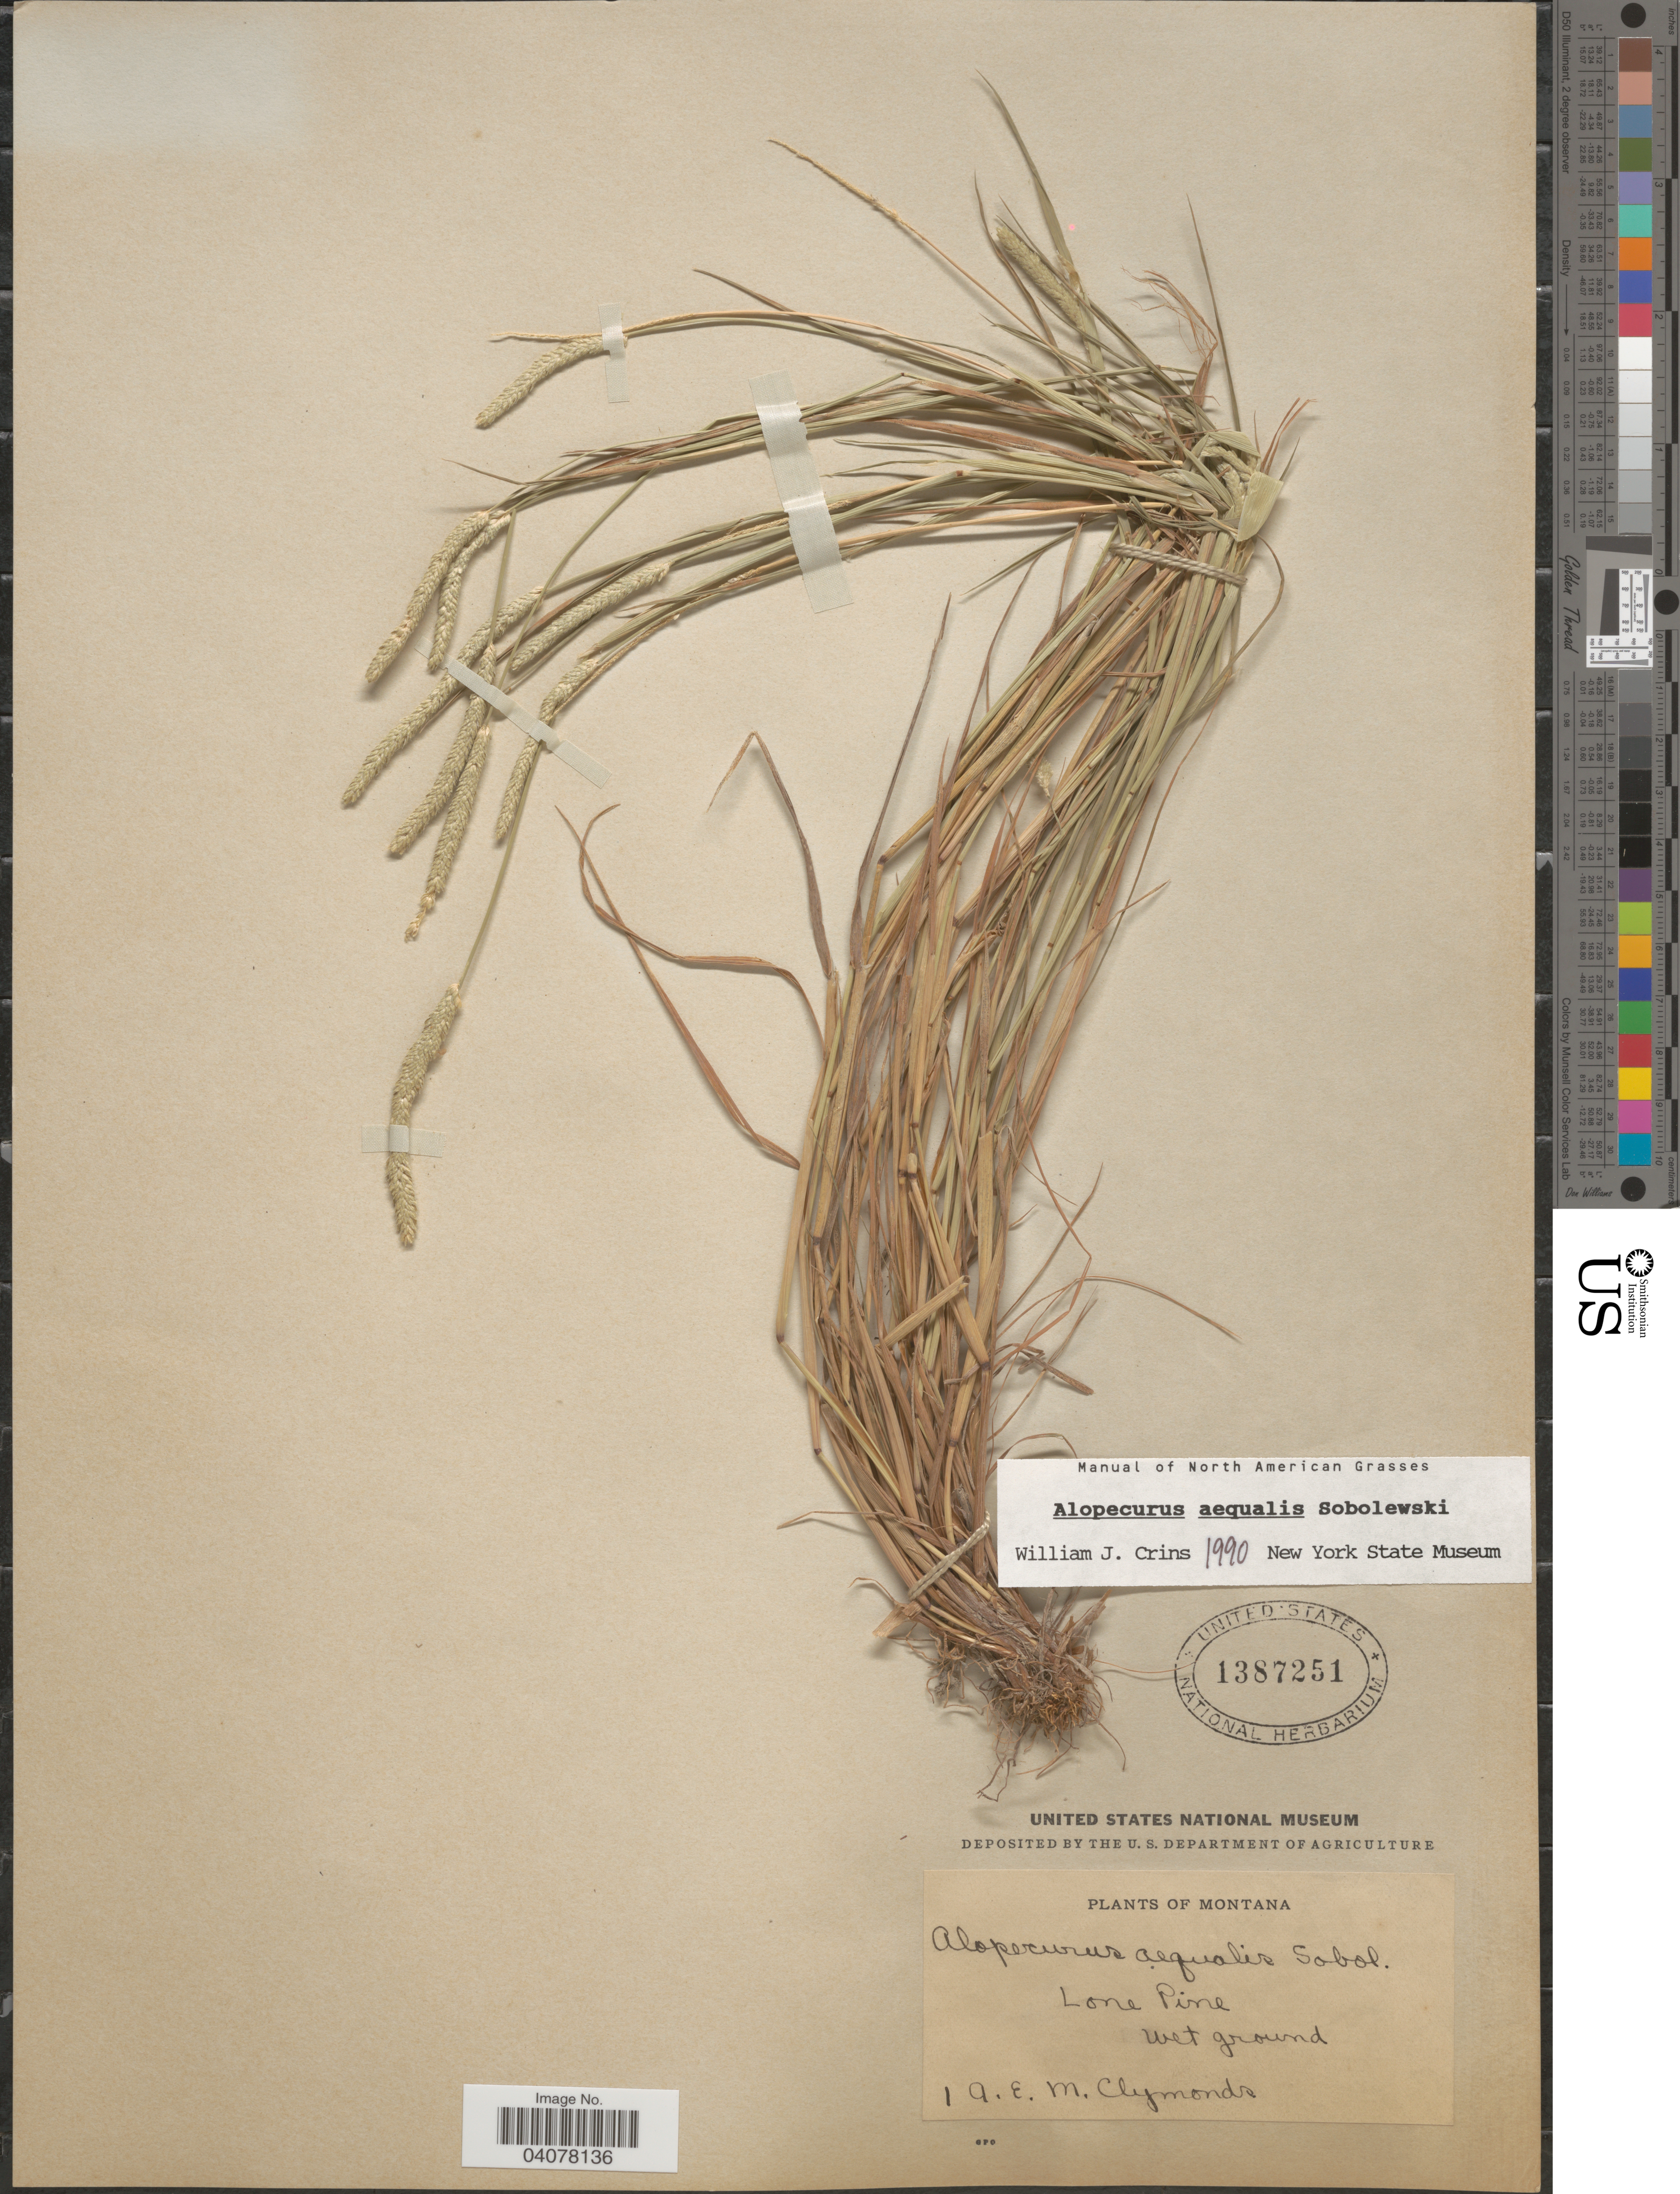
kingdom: Plantae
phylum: Tracheophyta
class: Liliopsida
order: Poales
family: Poaceae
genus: Alopecurus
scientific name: Alopecurus aequalis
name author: Sobol.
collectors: A. Clymonds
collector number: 1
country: United States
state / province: Montana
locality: Lone Pine. Wet ground.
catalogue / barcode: US 1387251